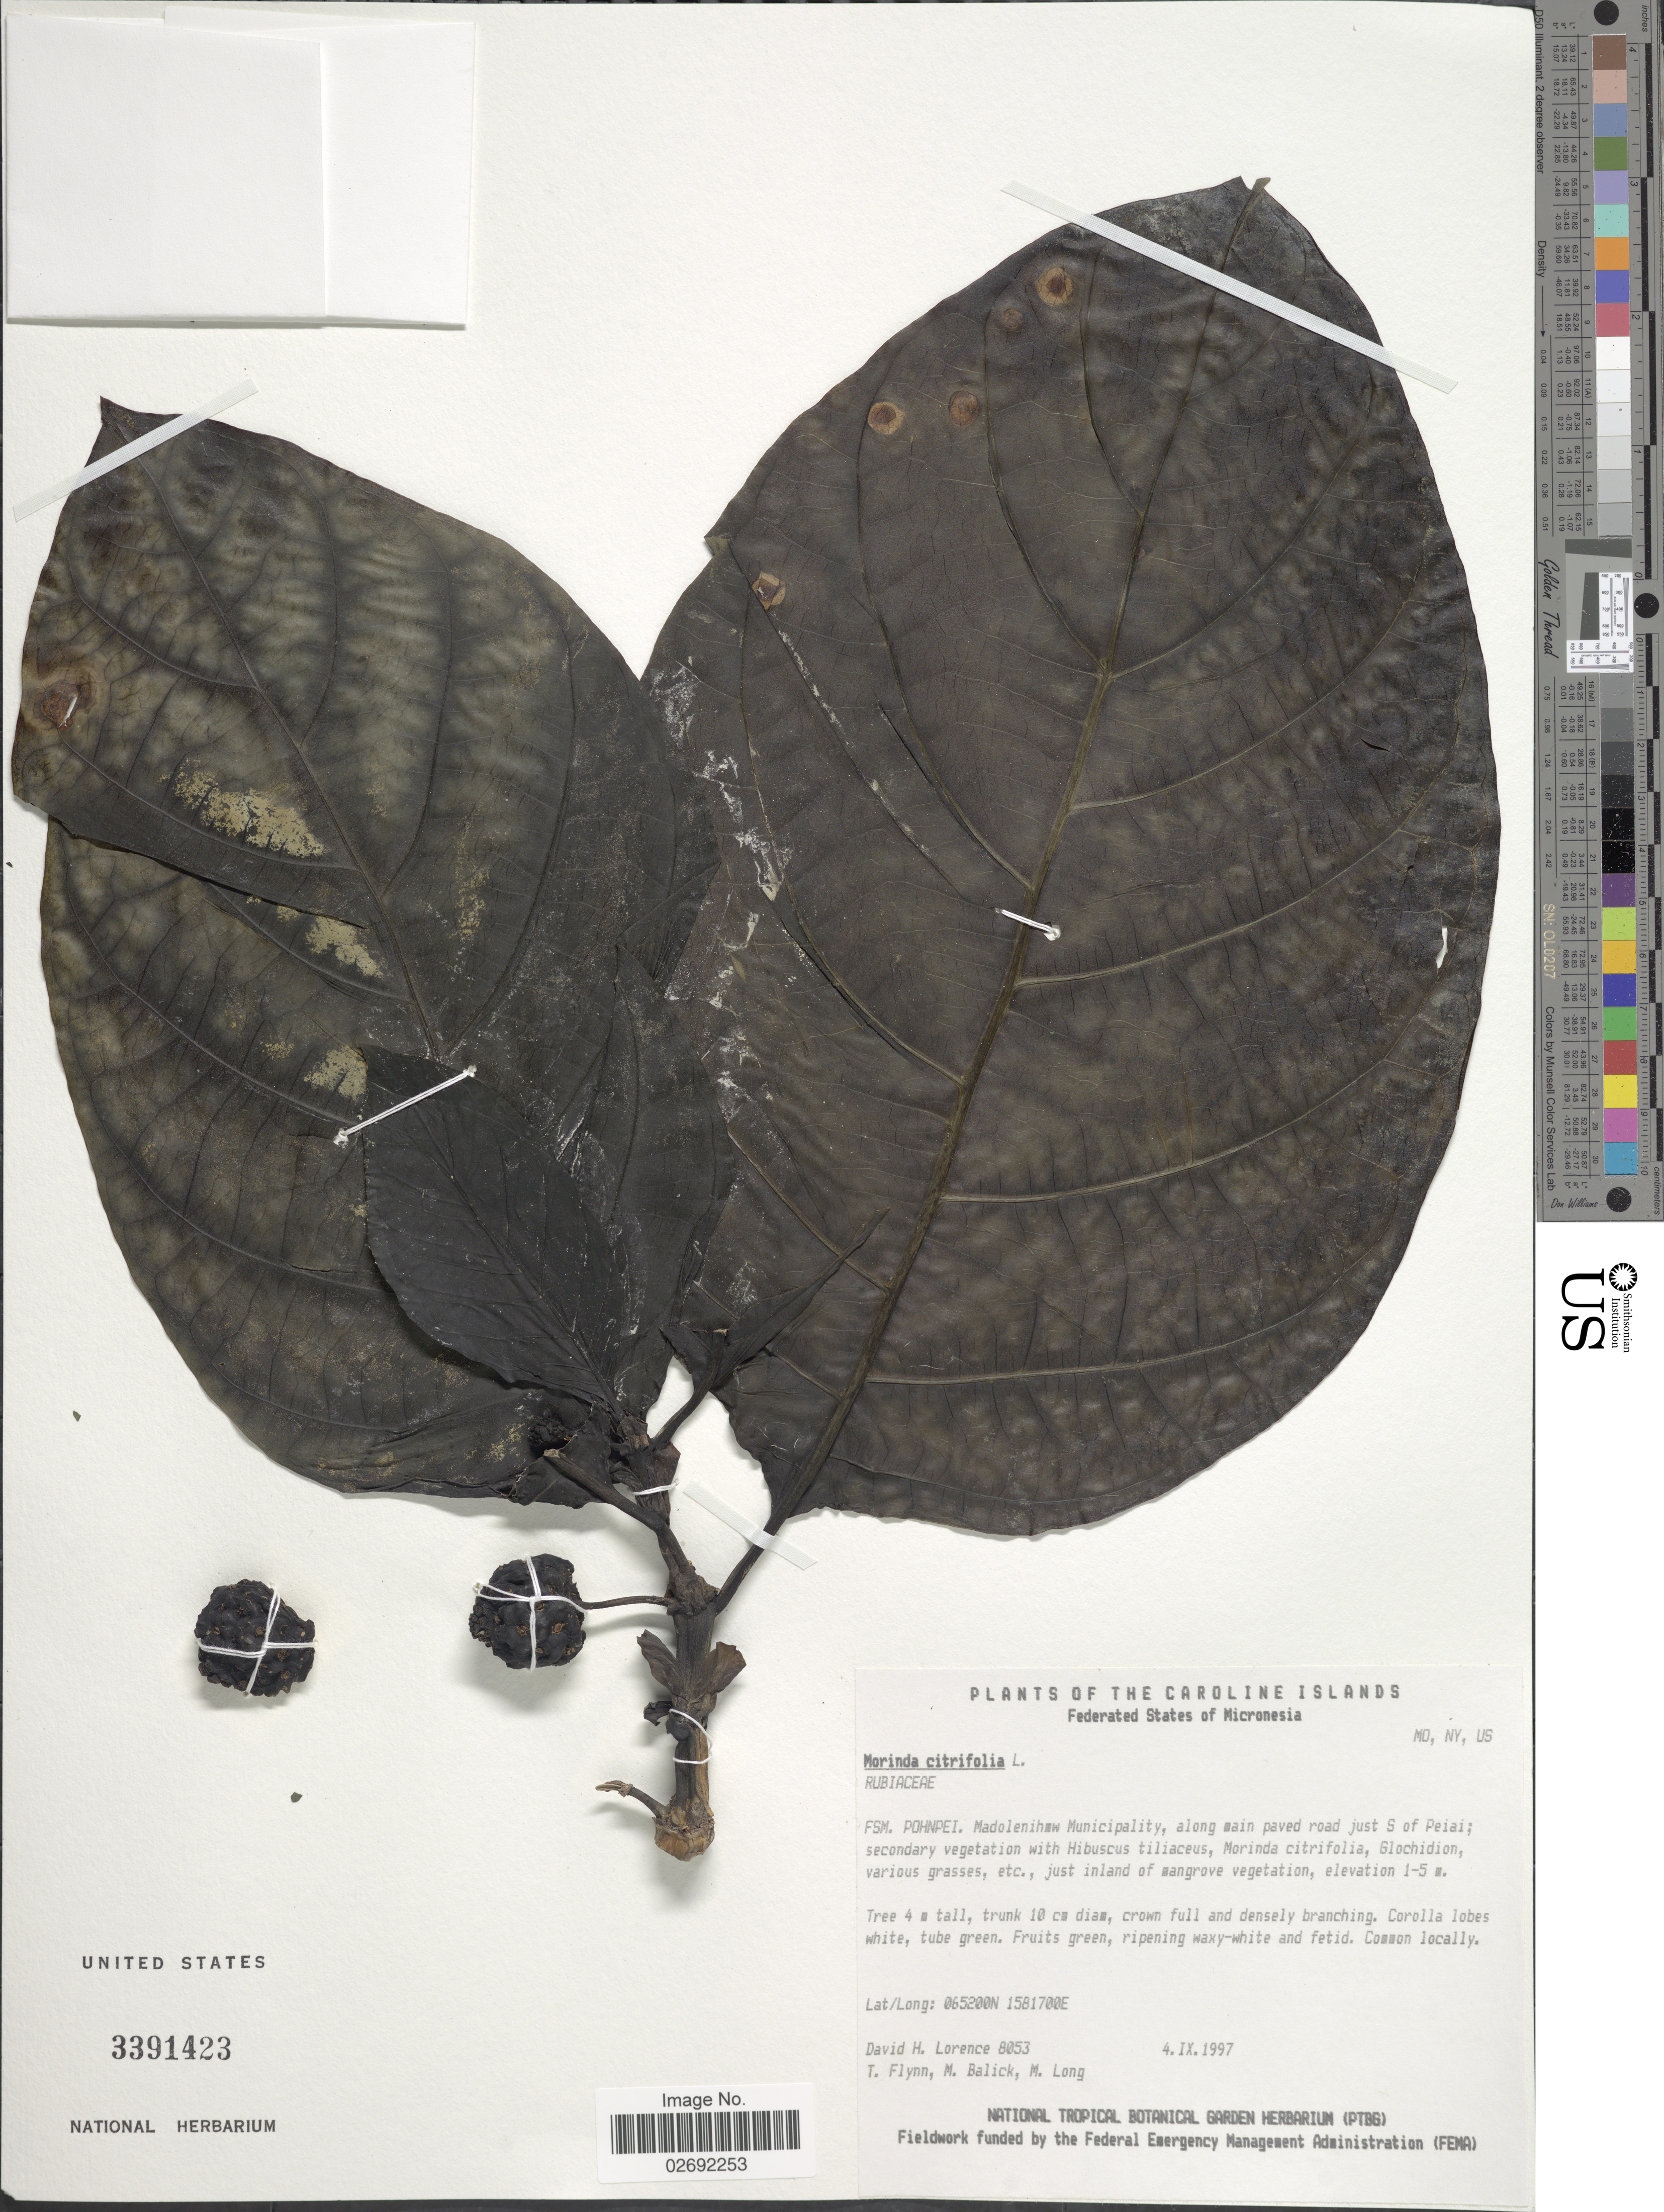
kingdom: Plantae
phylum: Tracheophyta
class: Magnoliopsida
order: Gentianales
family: Rubiaceae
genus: Morinda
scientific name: Morinda citrifolia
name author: L.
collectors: D. Lorence, T. Flynn, T. Balick & M. Long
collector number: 8053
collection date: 1997-09-04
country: Micronesia, Federated States of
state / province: Pohnpei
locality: FSM. Madolenihaw [interpreted] Municipality, along main paved road just S of Peiai. Caroline Islands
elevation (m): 1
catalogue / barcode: US 3391423